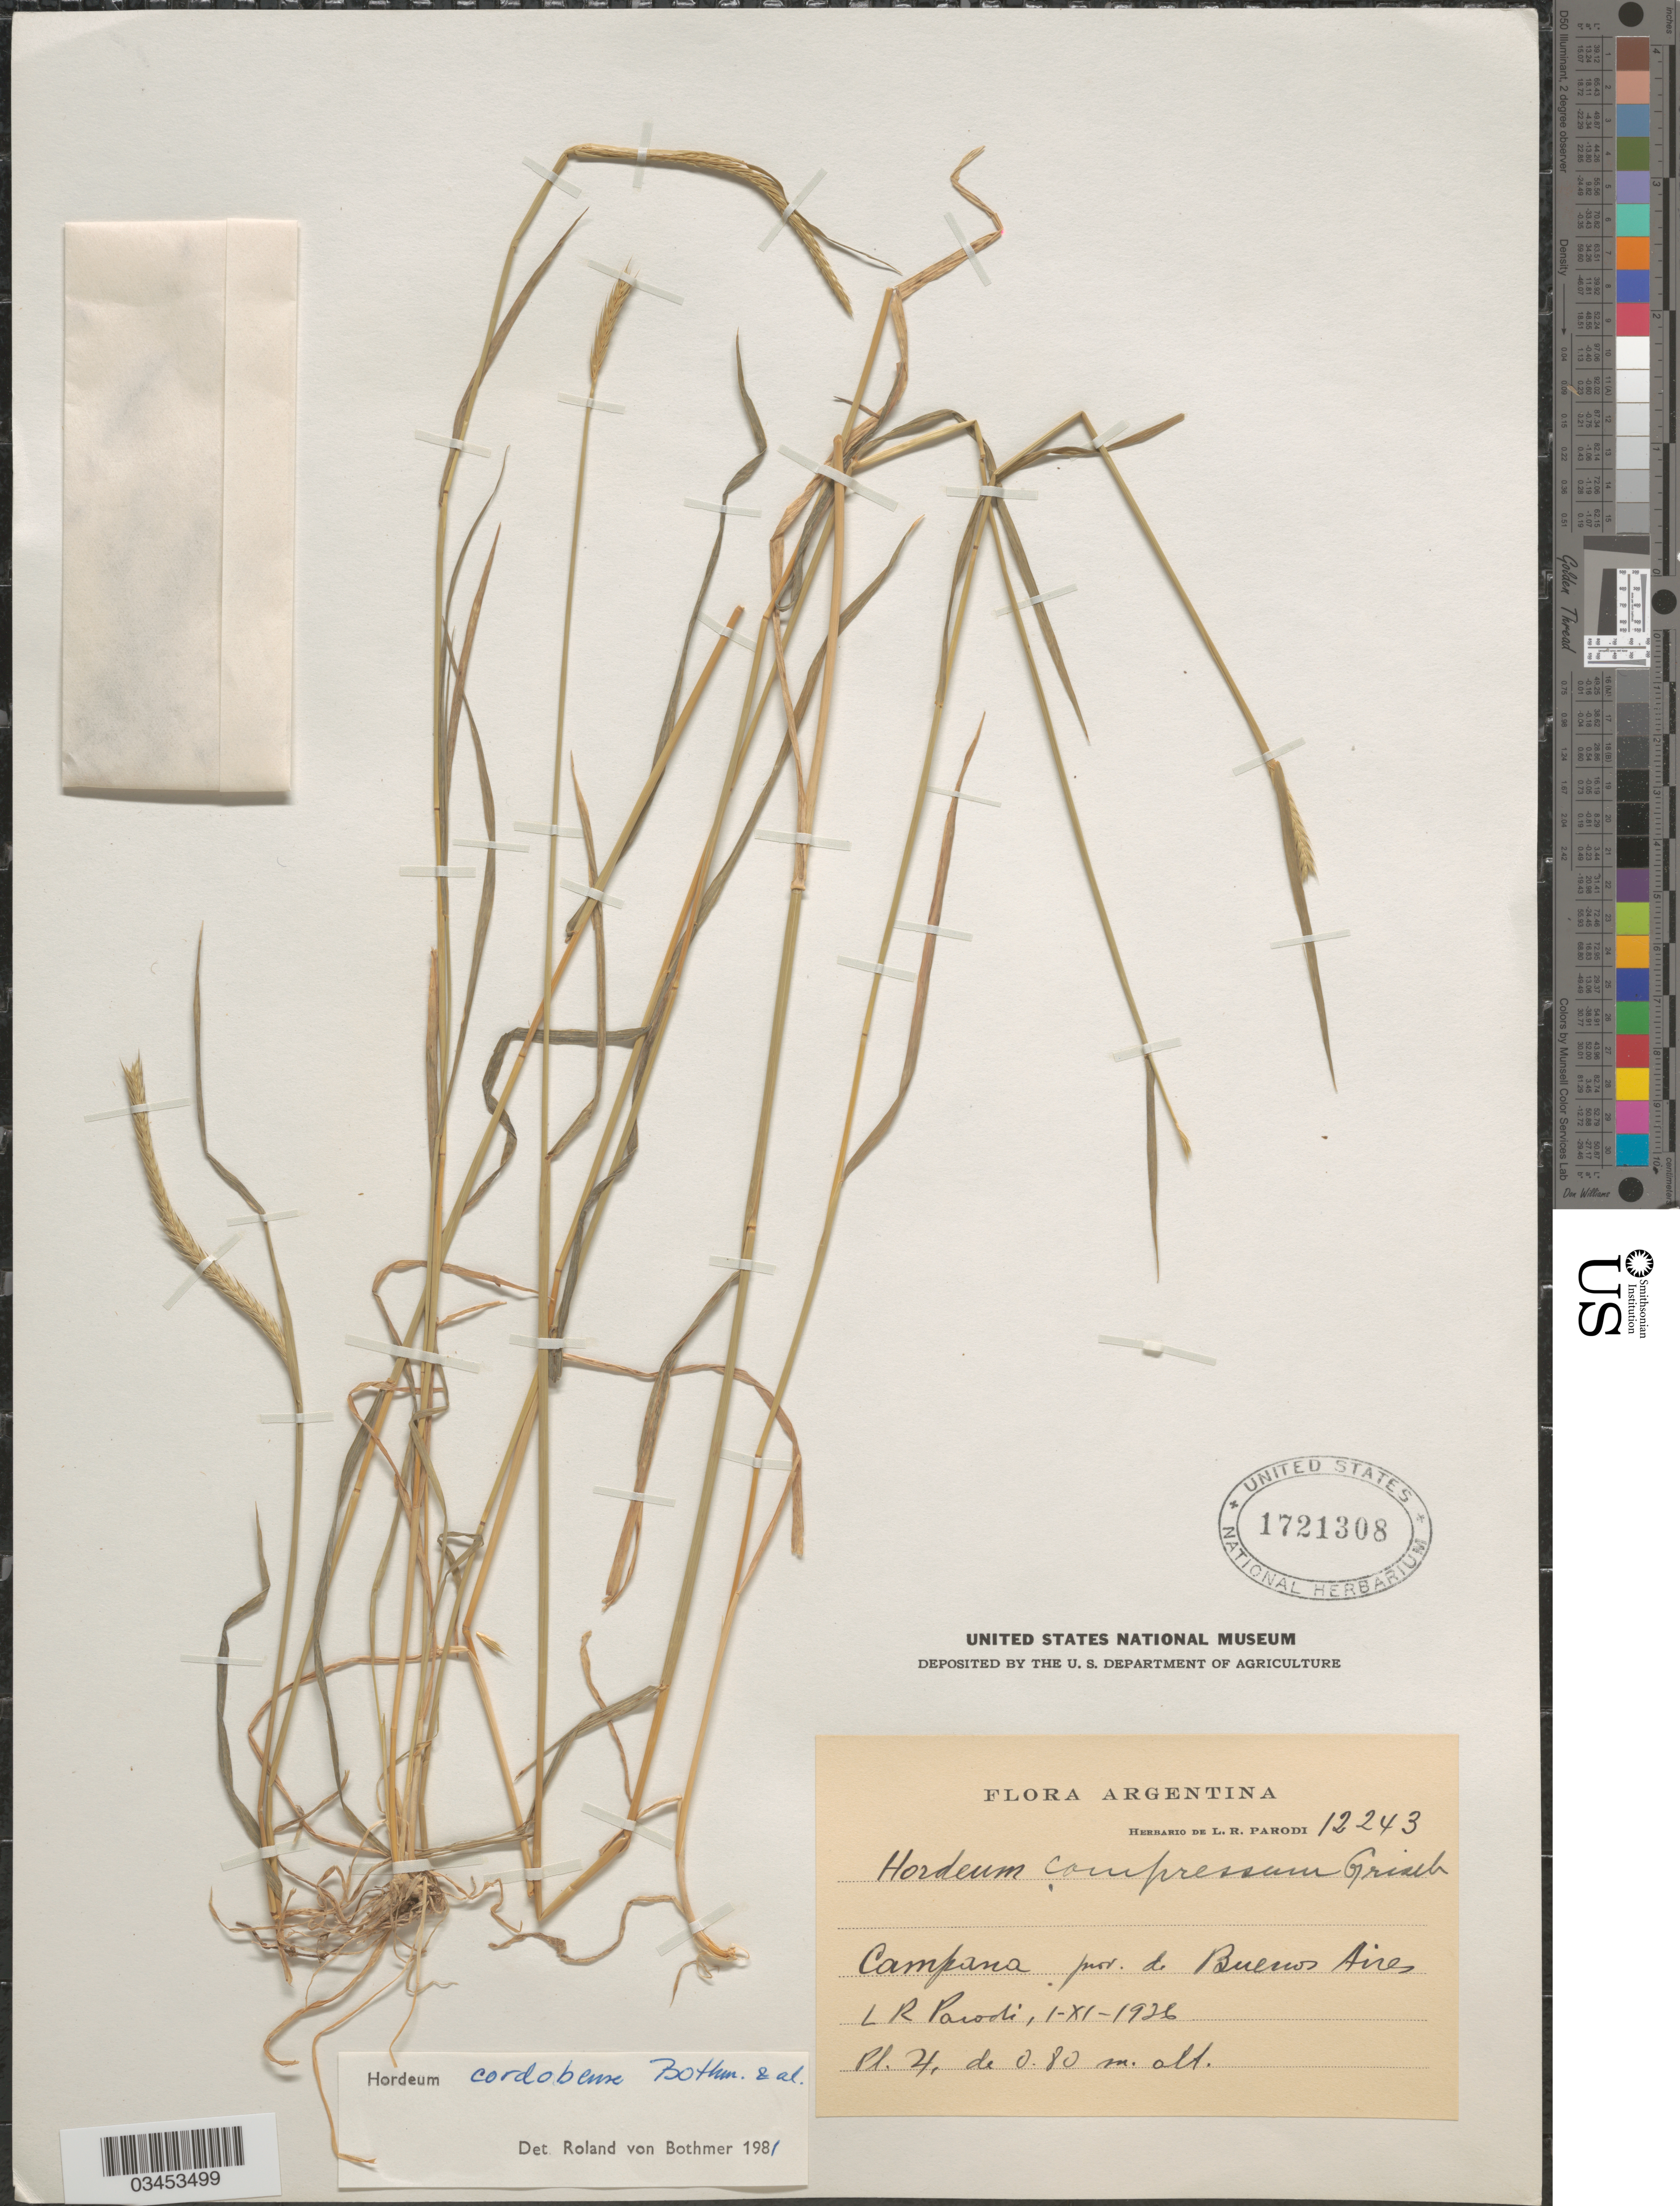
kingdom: Plantae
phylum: Tracheophyta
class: Liliopsida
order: Poales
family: Poaceae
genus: Hordeum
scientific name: Hordeum cordobense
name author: Bothmer et al.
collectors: L. R. Parodi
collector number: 12243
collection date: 1926-11-01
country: Argentina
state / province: Buenos Aires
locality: Campana. prov. de Buenos Aires.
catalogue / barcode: US 1721308